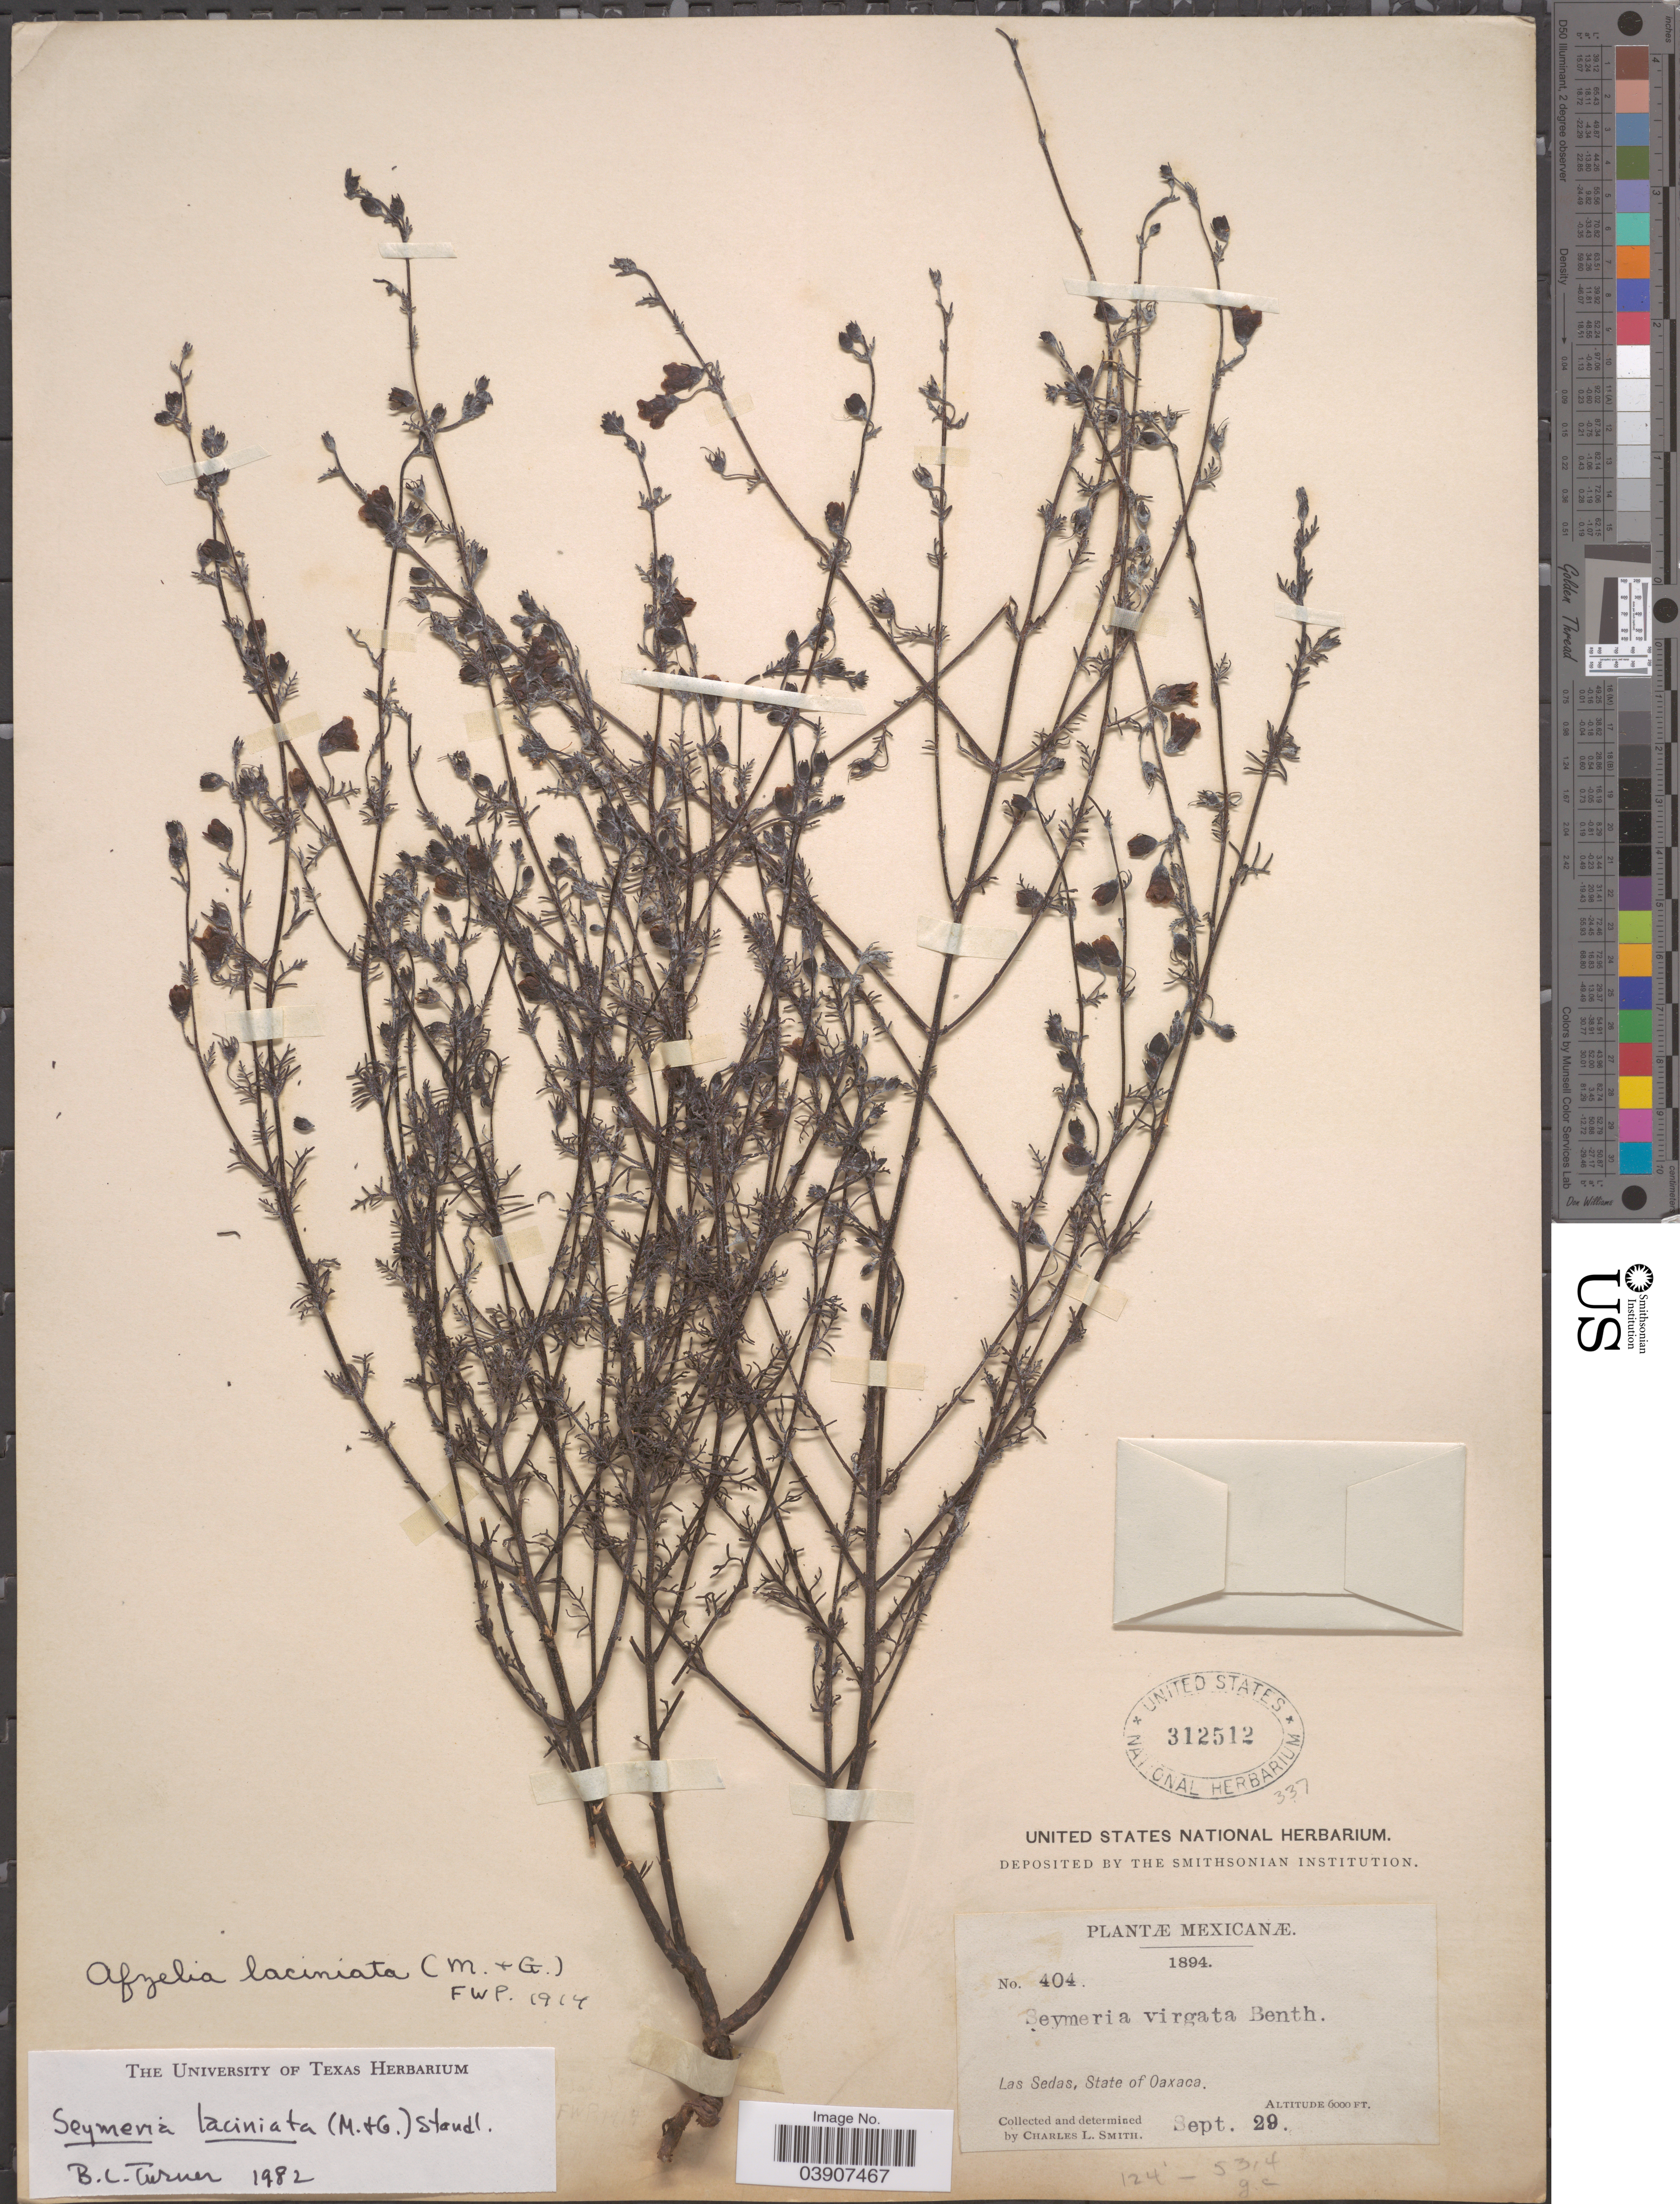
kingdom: Plantae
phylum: Tracheophyta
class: Magnoliopsida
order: Lamiales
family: Orobanchaceae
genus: Seymeria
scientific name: Seymeria laciniata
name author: (M. Martens & Galeotti) Standl.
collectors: C. L. Smith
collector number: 404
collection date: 1894-09-29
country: Mexico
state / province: Oaxaca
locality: Las Sedas.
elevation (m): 1829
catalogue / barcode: US 312512